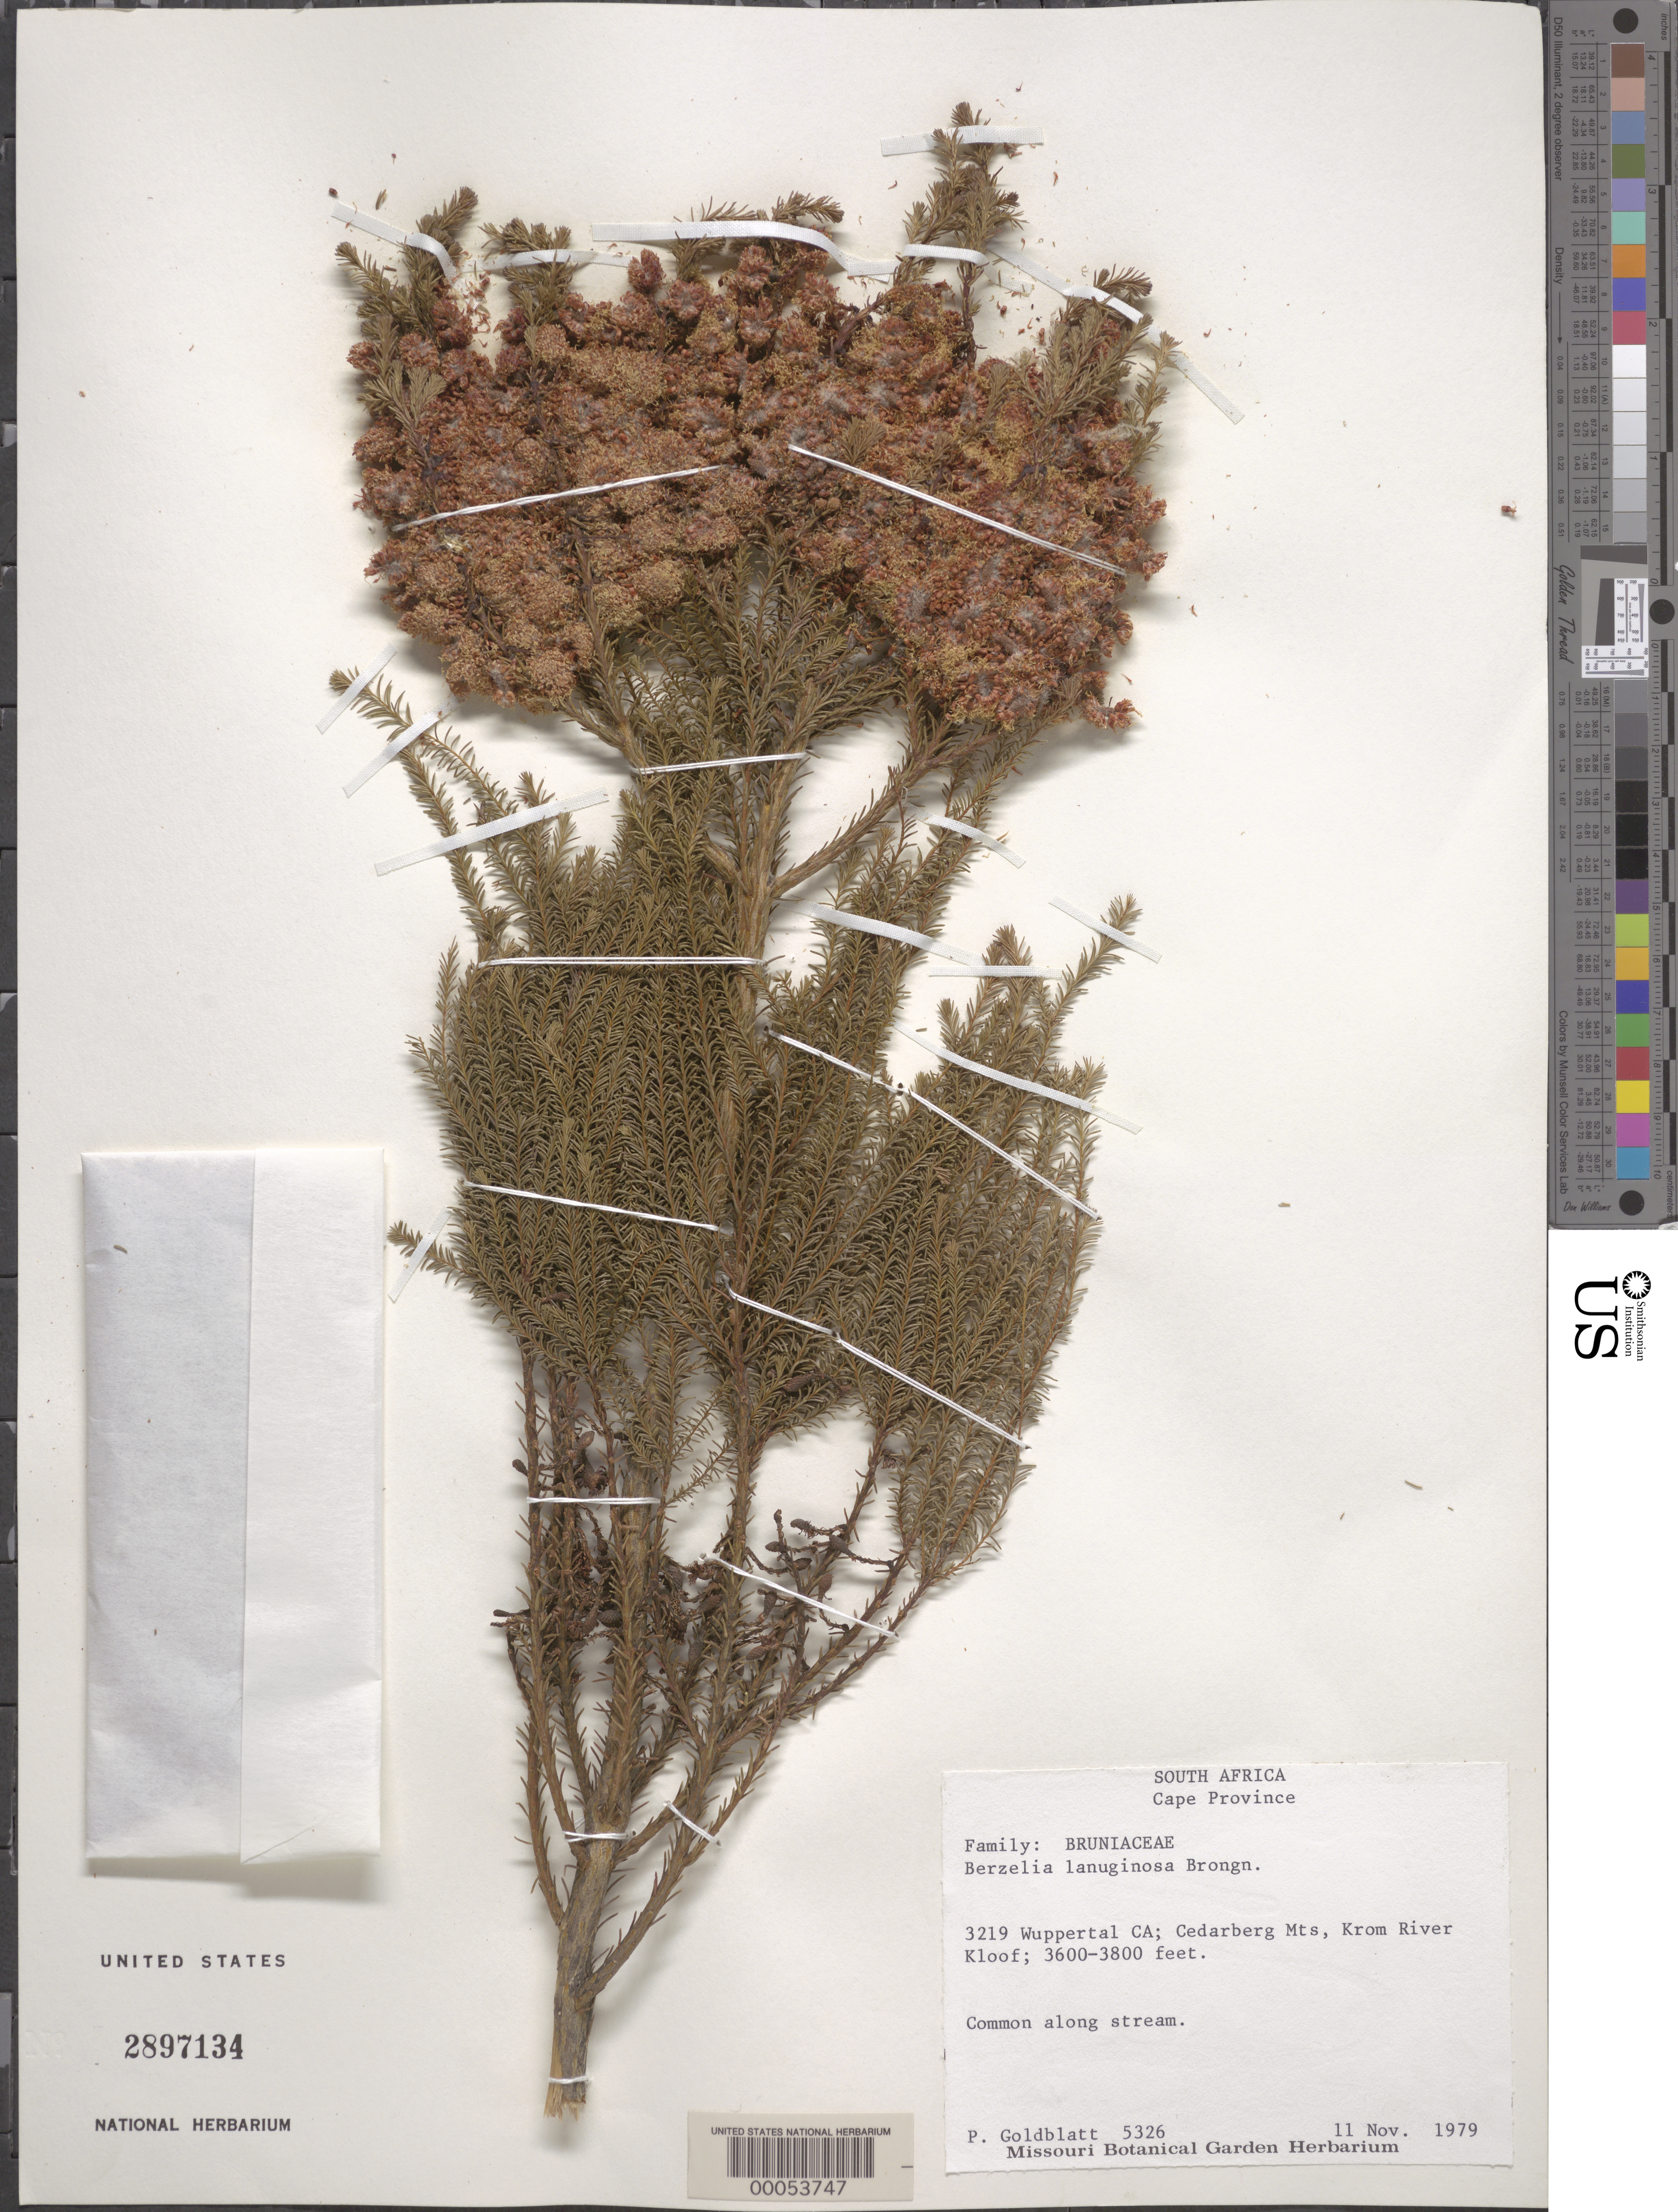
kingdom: Plantae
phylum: Tracheophyta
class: Magnoliopsida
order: Bruniales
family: Bruniaceae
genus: Berzelia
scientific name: Berzelia lanuginosa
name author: (L.) Brongn.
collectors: P. Goldblatt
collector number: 5326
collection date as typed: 11 Nov 1979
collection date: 1979-11-11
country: South Africa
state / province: Western Cape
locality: Cedarberg mountains, krom river kloof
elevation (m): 1097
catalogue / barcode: US 2897134